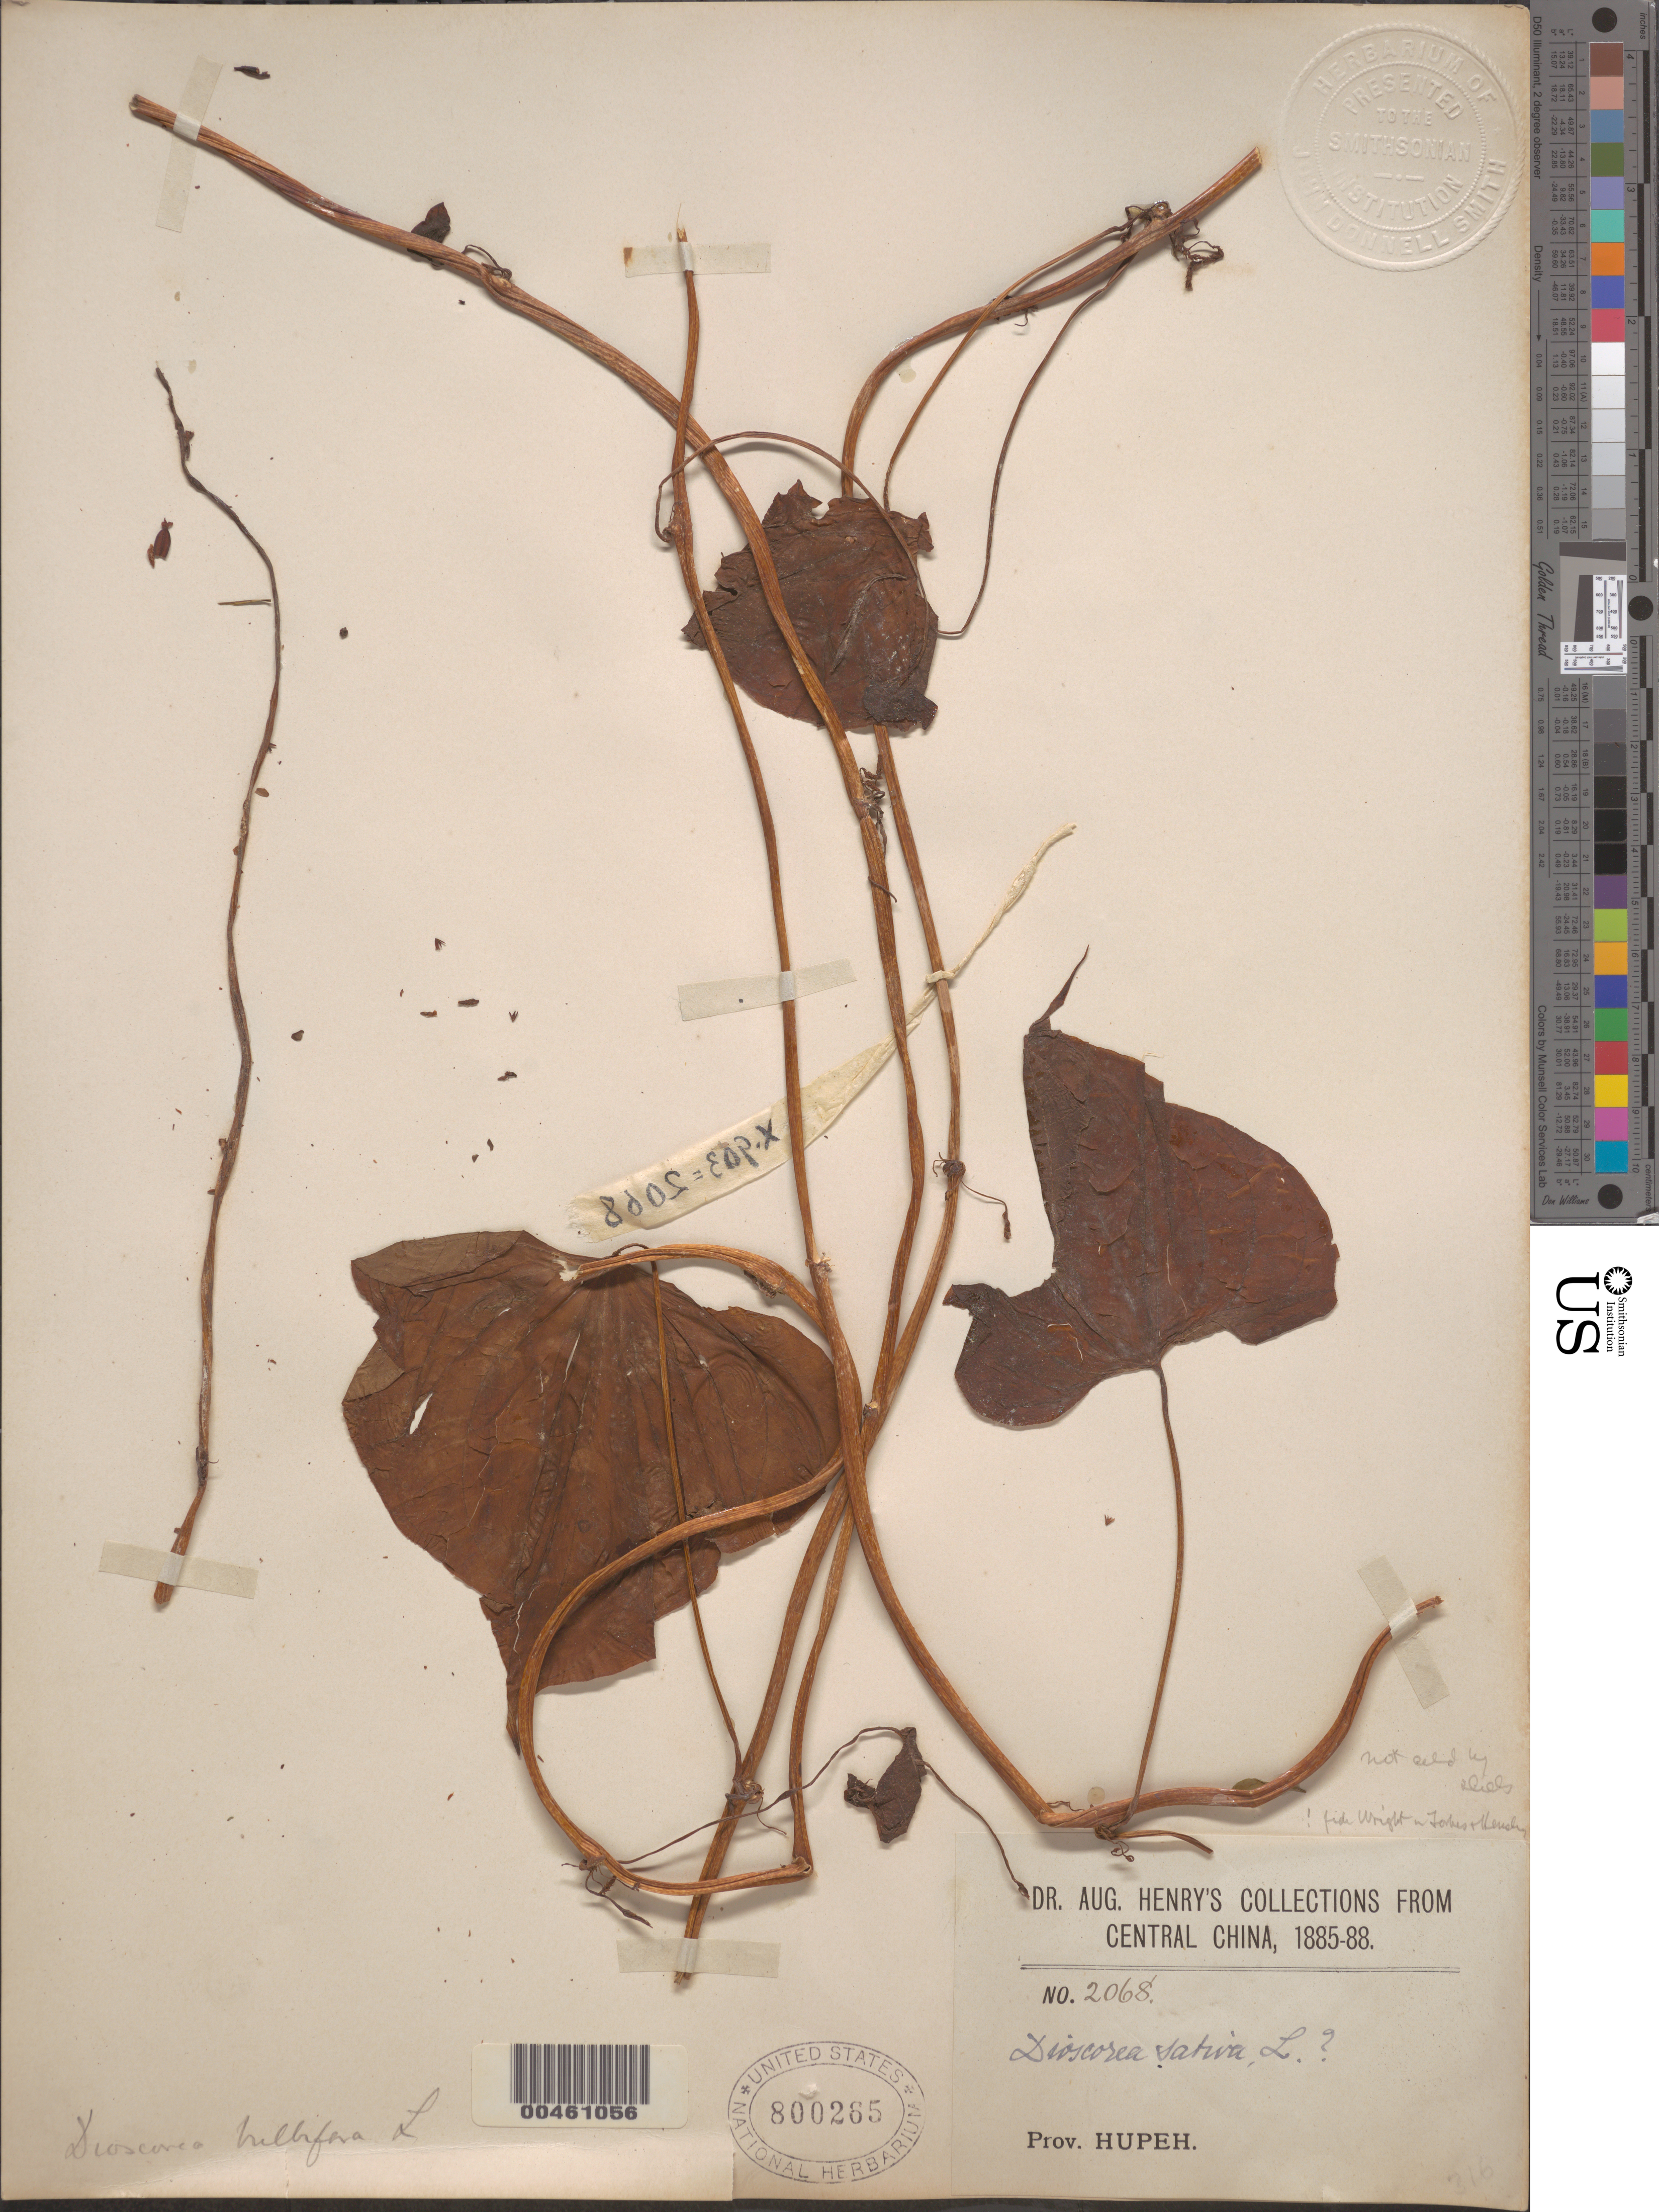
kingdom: Plantae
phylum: Tracheophyta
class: Liliopsida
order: Dioscoreales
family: Dioscoreaceae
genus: Dioscorea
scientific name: Dioscorea bulbifera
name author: L.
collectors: A. Henry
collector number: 2068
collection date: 1885/1888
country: China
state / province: Hubei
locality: Central China. Prov. Hupeh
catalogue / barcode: US 800265